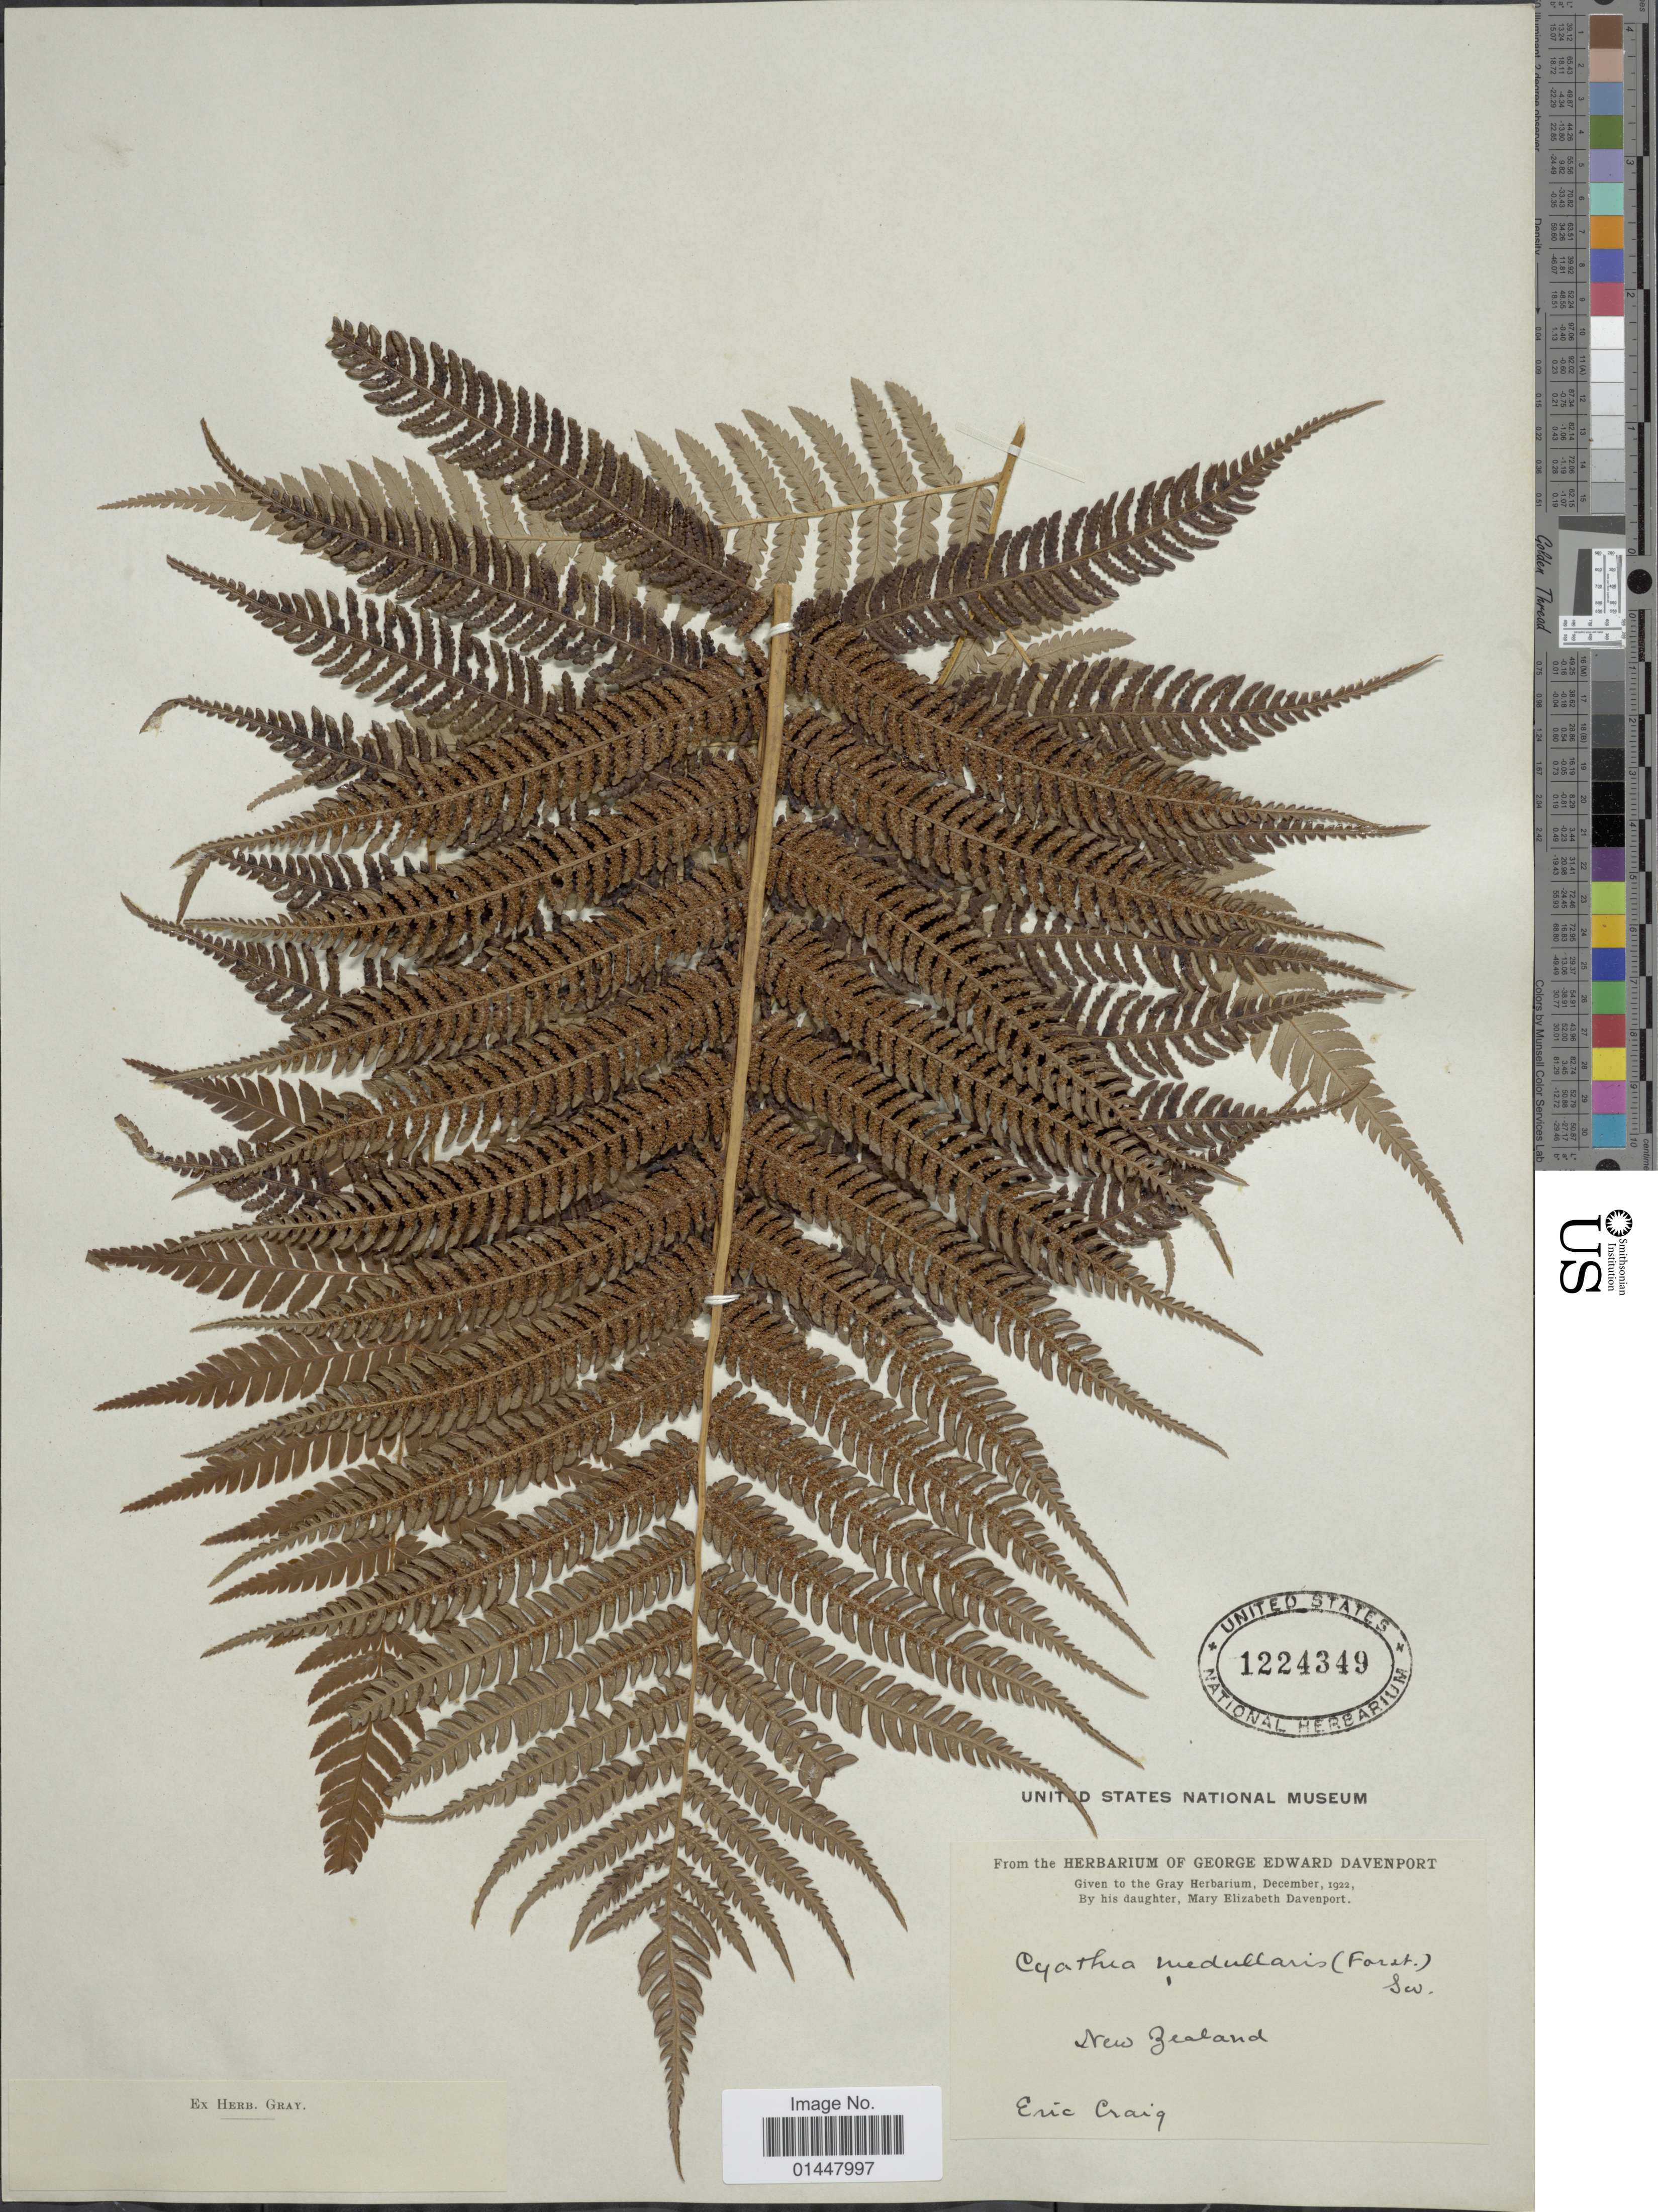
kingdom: Plantae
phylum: Tracheophyta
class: Polypodiopsida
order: Cyatheales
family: Cyatheaceae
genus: Sphaeropteris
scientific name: Sphaeropteris medullaris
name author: (G. Forst.) Bernh.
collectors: E. Craig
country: New Zealand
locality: New Zealand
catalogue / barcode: US 1224349